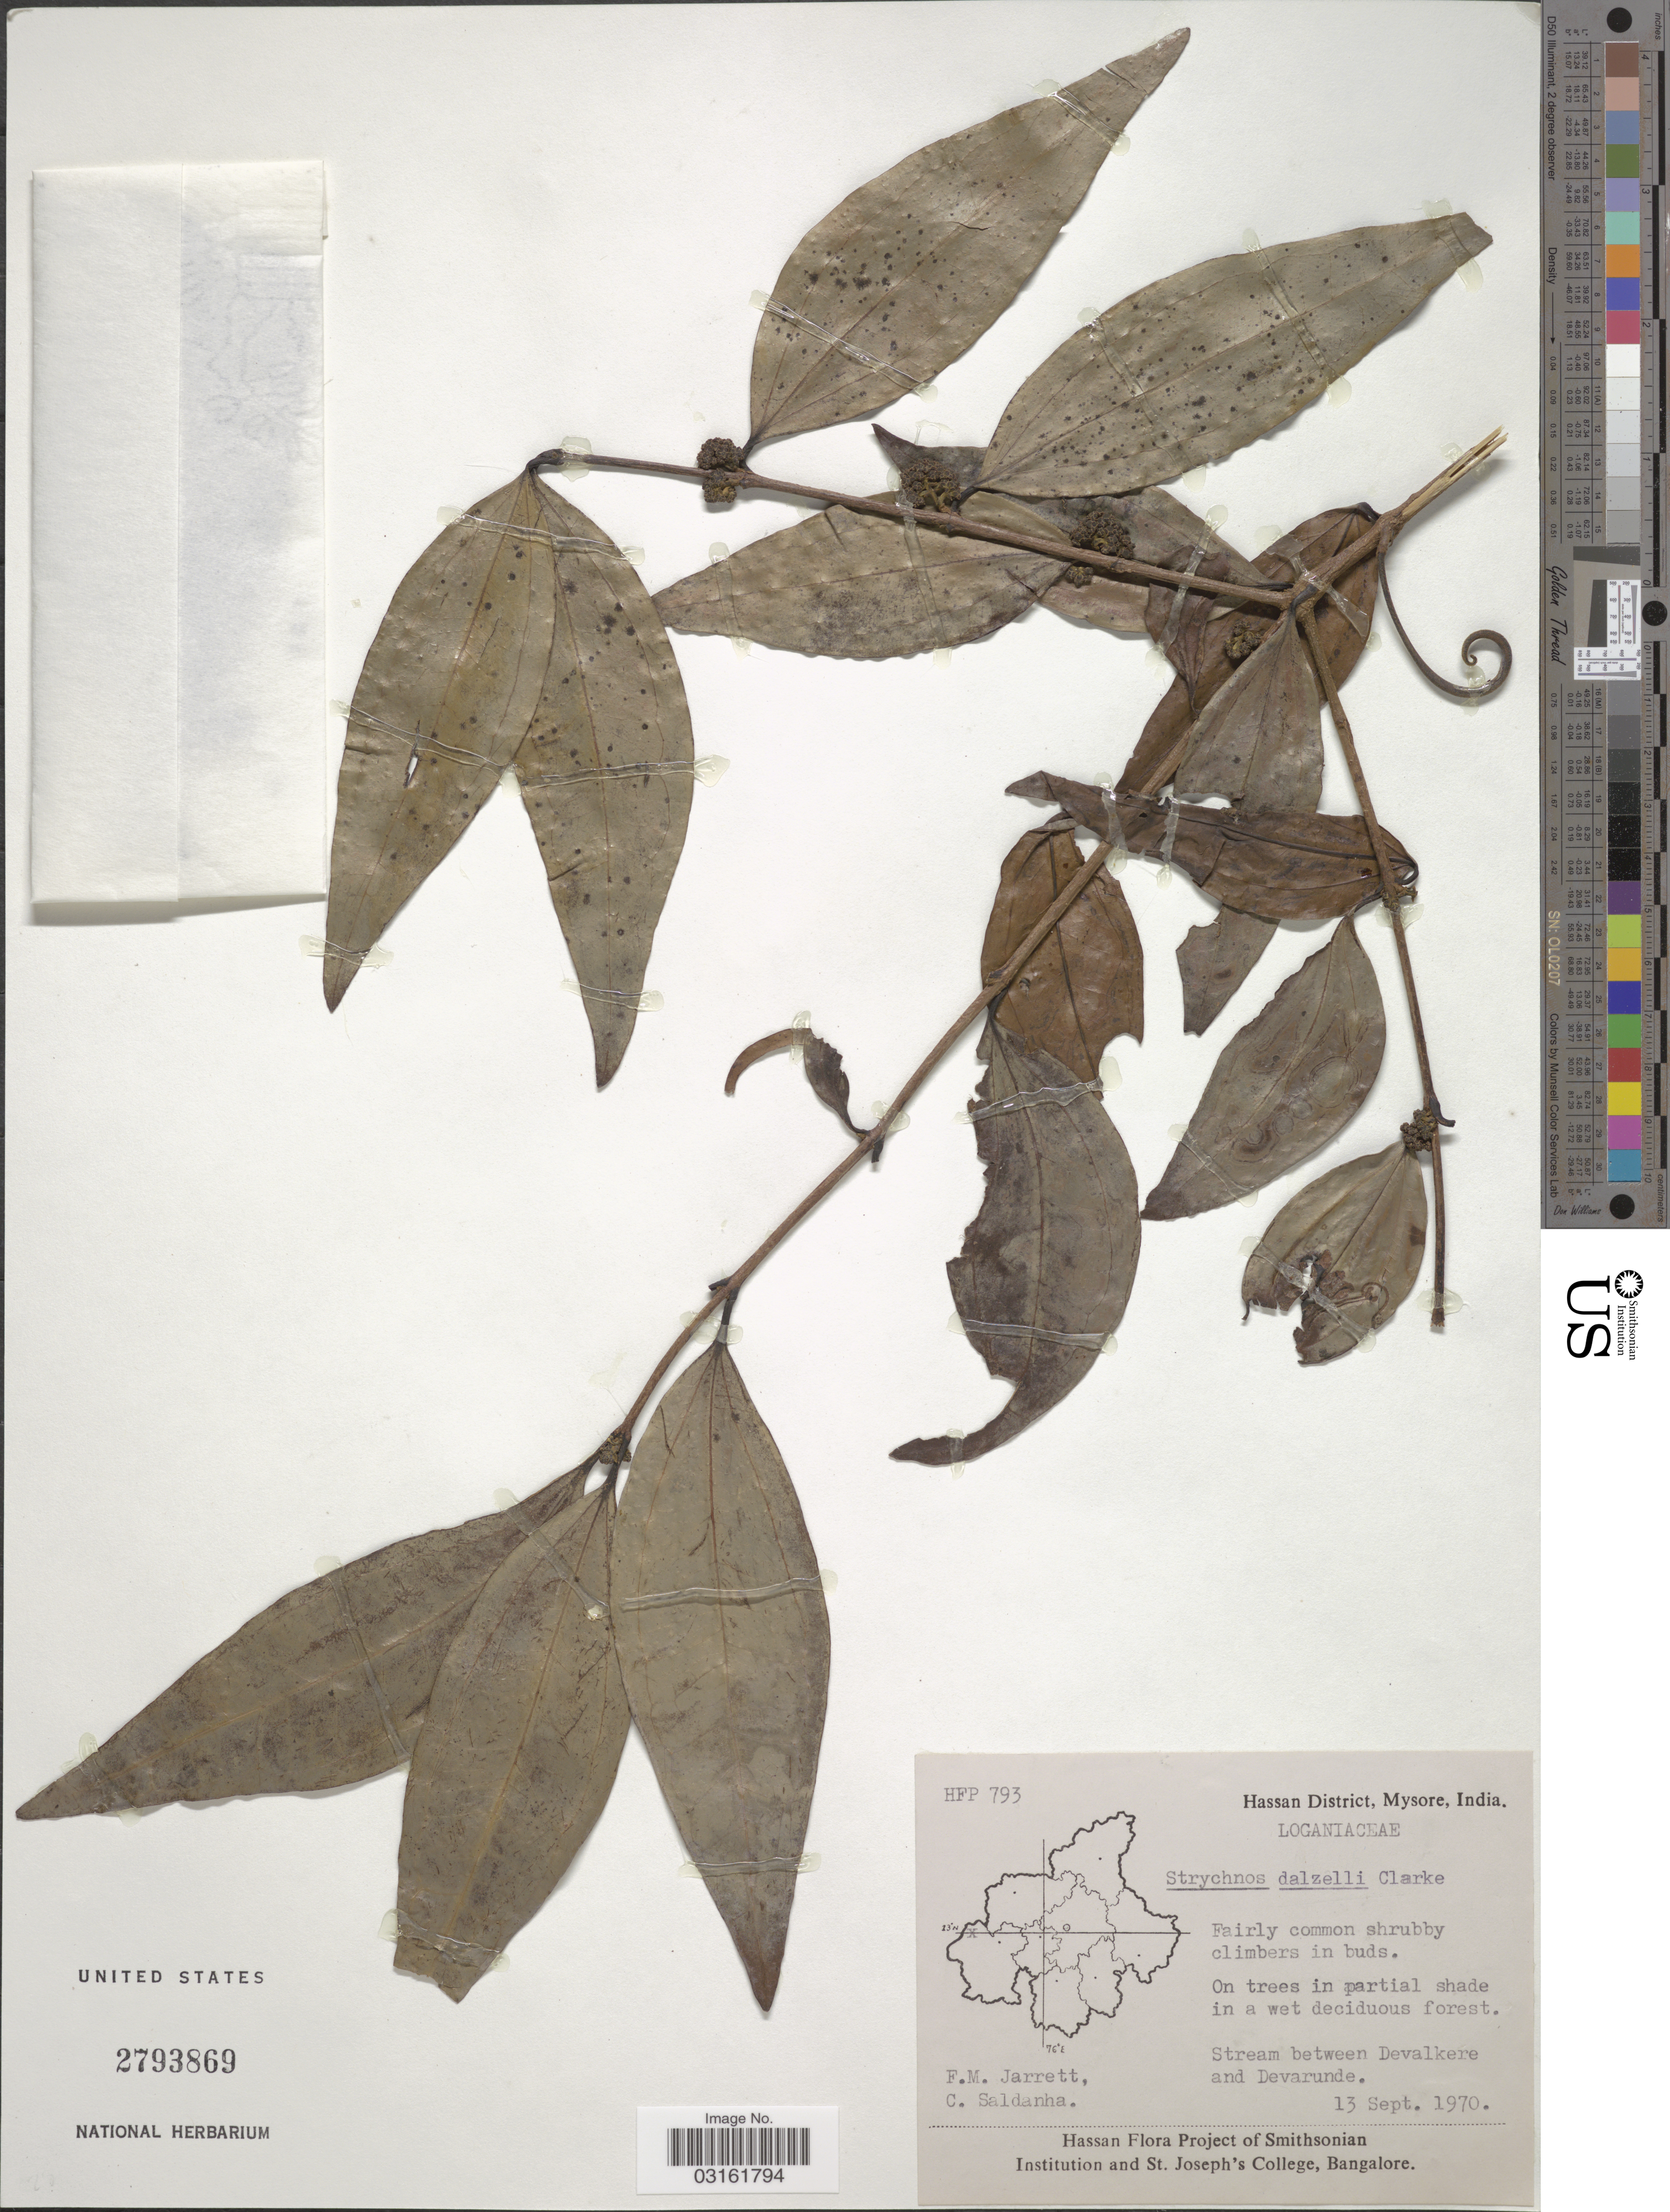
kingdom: Plantae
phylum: Tracheophyta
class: Magnoliopsida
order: Gentianales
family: Loganiaceae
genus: Strychnos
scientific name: Strychnos dalzellii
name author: C.B. Clarke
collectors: F. M. Jarrett & C. Saldanha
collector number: HFP 793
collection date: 1970-09-13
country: India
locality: Hassan District, Mysore. Stream between Devalkere and Devarunde.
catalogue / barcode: US 2793869